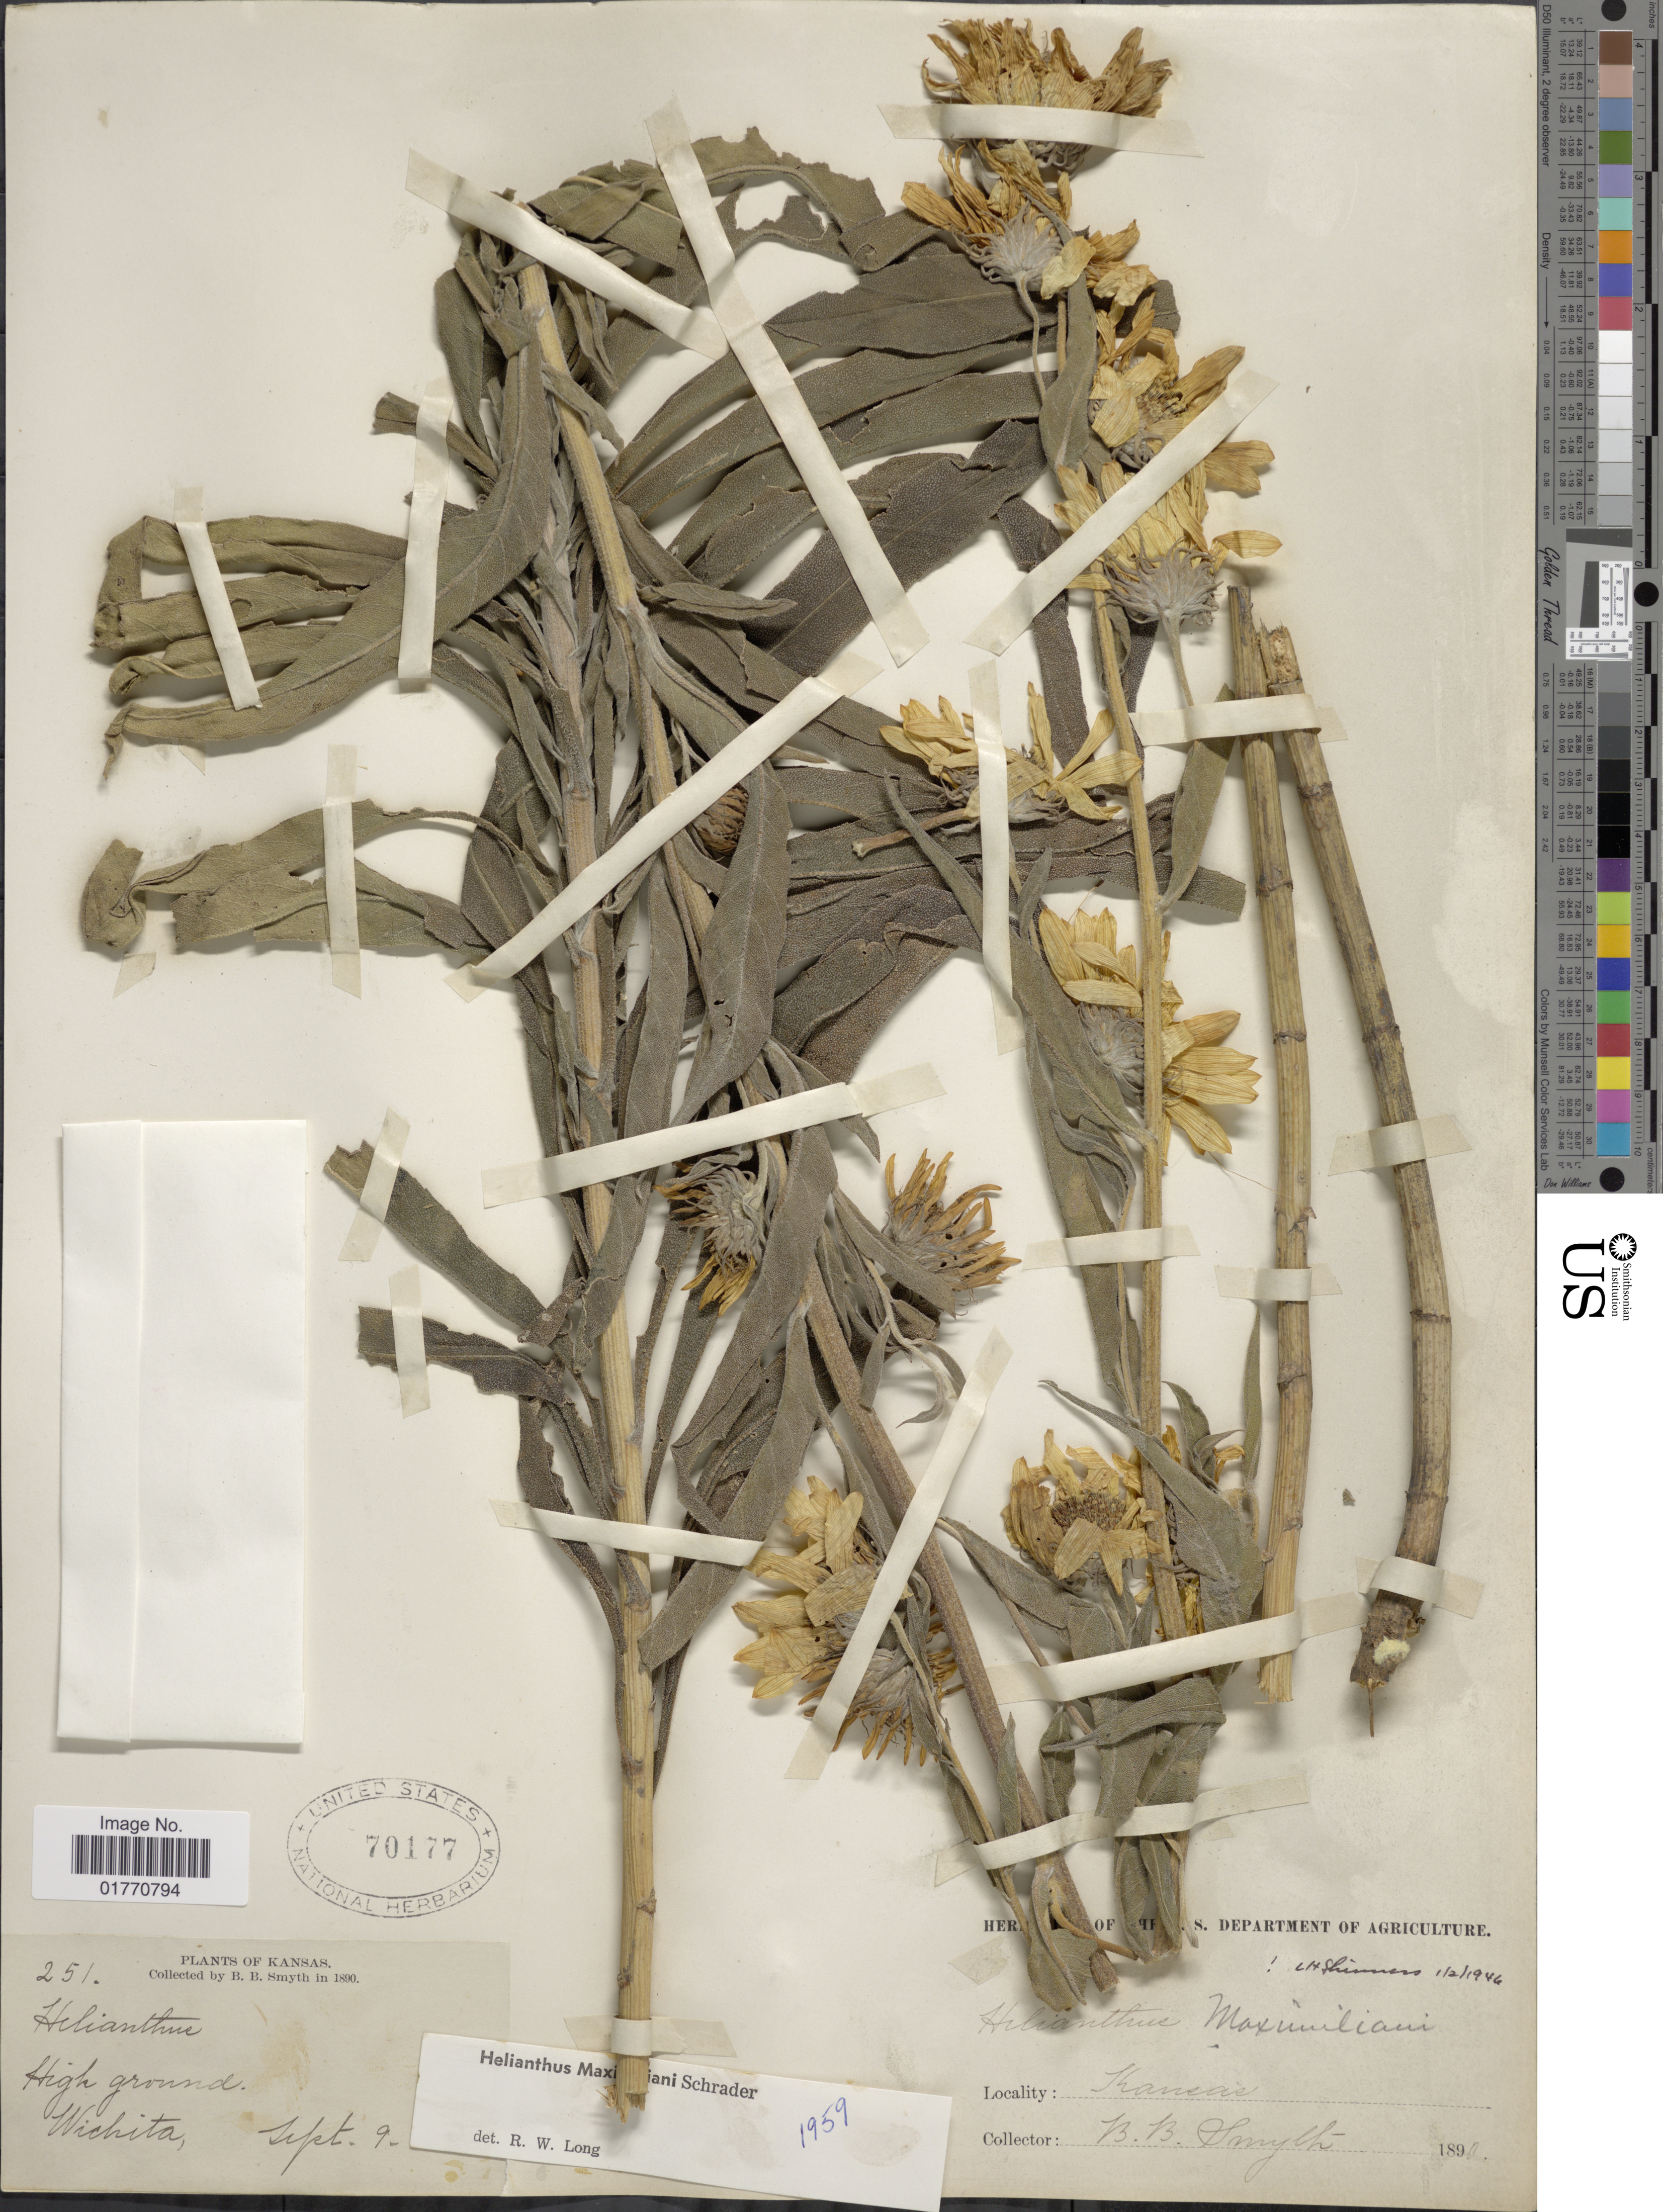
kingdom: Plantae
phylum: Tracheophyta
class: Magnoliopsida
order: Asterales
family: Asteraceae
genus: Helianthus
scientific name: Helianthus maximiliani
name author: Schrad.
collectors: B. Smyth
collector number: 251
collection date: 1890-09-09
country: United States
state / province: Kansas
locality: Wichita.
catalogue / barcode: US 70177